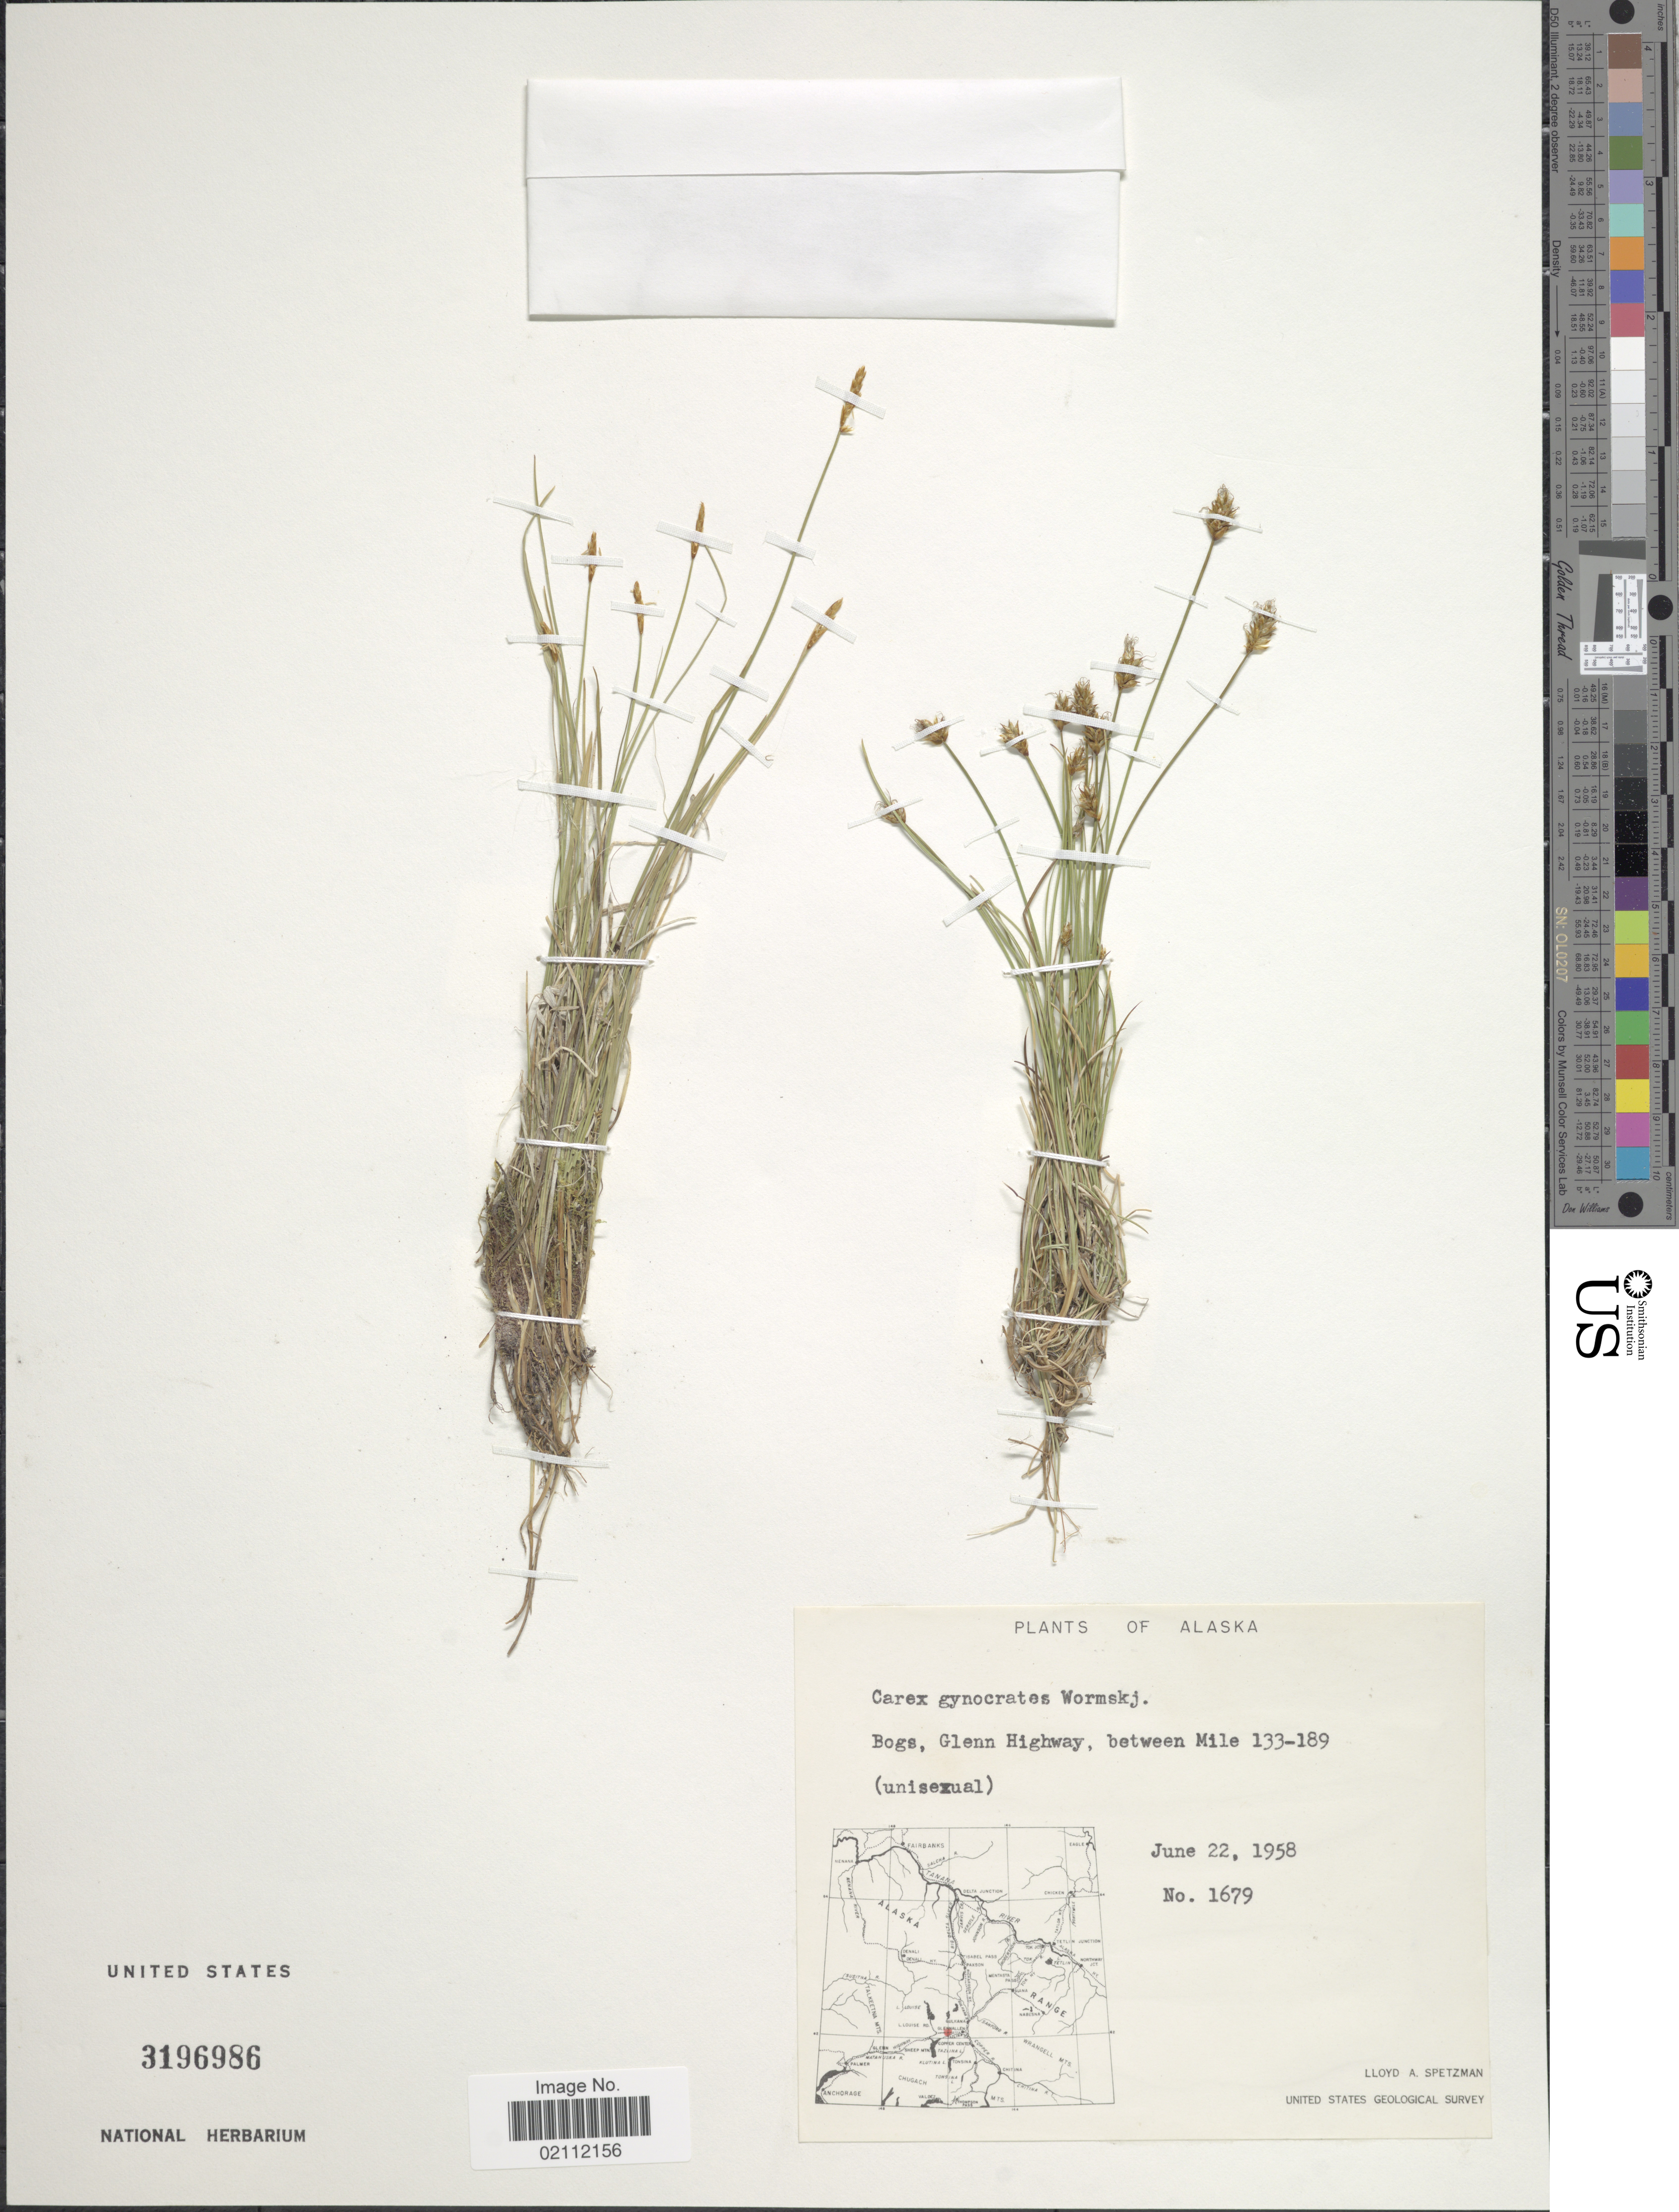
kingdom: Plantae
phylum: Tracheophyta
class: Liliopsida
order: Poales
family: Cyperaceae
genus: Carex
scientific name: Carex nardina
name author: (Hornem.) Fr.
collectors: L. Spetzman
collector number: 1679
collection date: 1958-06-22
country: United States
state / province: Alaska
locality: Glenn Highway, between Mile 133-189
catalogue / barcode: US 3196986